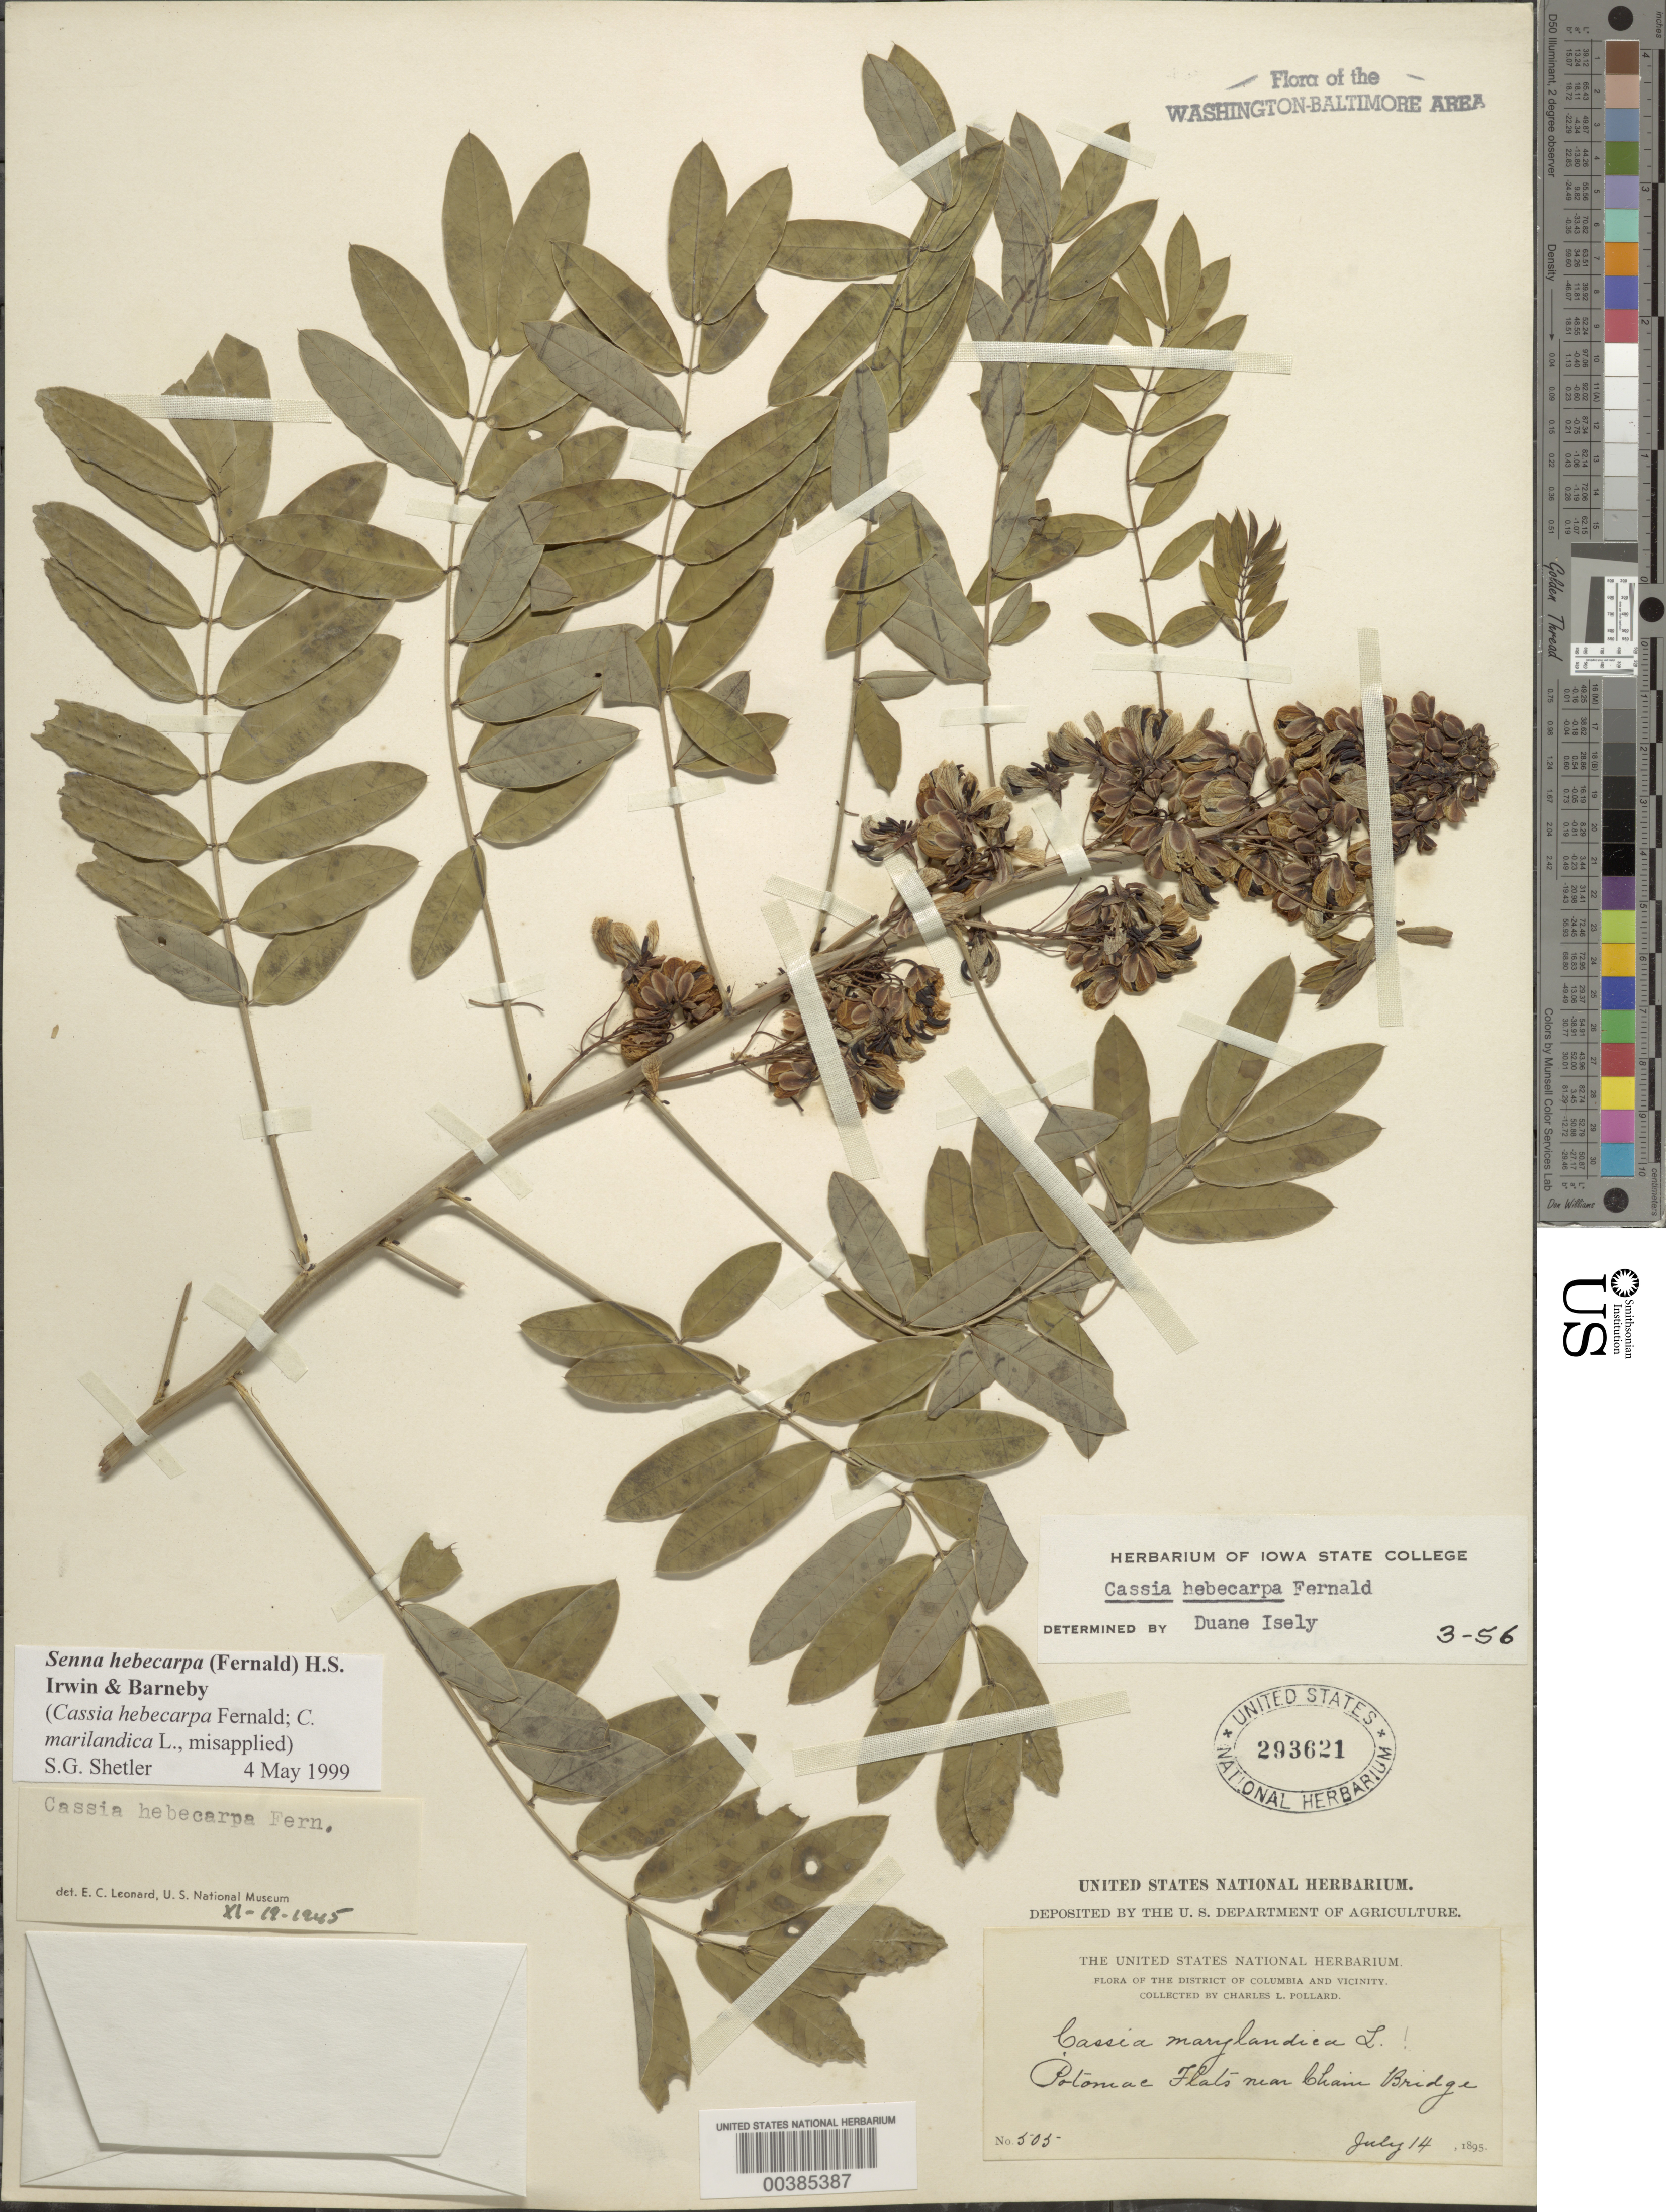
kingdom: Plantae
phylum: Tracheophyta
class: Magnoliopsida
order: Fabales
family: Fabaceae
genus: Senna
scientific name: Senna hebecarpa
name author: (Fernald) H.S. Irwin & Barneby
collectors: C. L. Pollard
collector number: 505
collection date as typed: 14 Jul 1895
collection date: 1895-07-14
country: United States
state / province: District of Columbia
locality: Potomac Flats below Chain Bridge C. and O. Canal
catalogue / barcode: US 293621